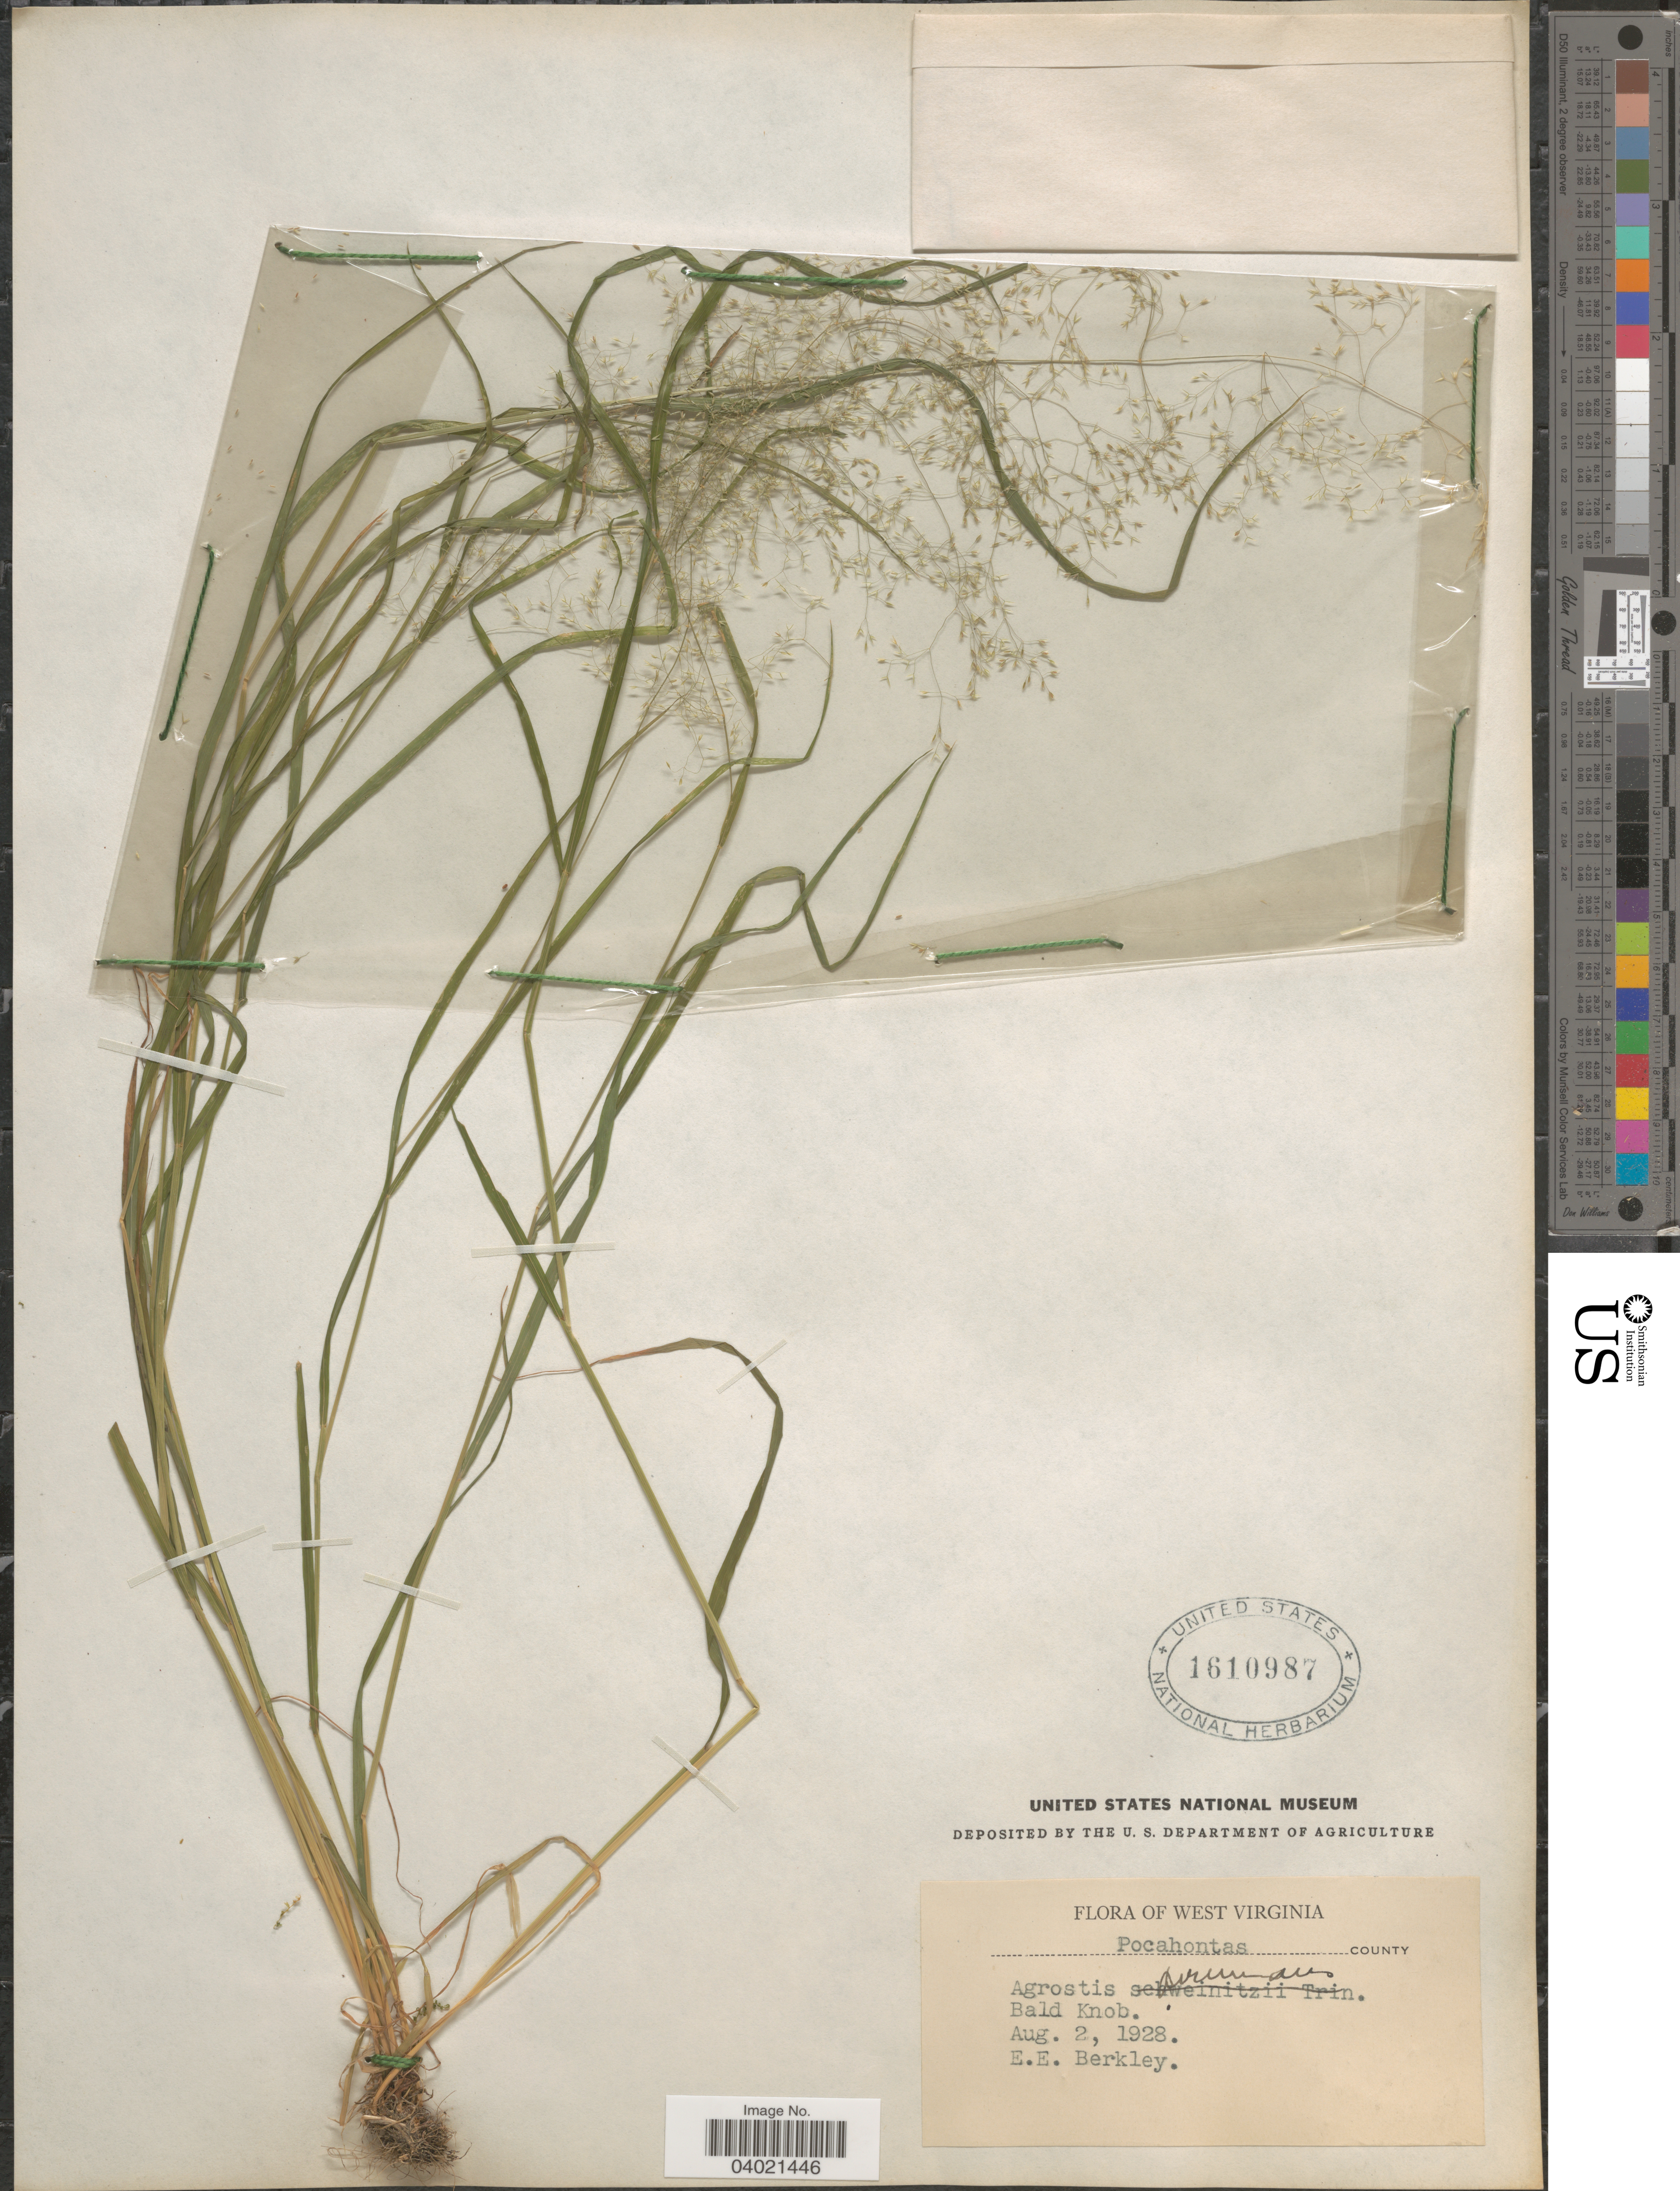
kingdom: Plantae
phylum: Tracheophyta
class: Liliopsida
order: Poales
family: Poaceae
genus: Agrostis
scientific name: Agrostis perennans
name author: (Walter) Tuck.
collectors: E. Berkley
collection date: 1928-08-02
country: United States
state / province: West Virginia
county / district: Pocahontas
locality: Pocahontas county. Bald Knob.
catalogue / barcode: US 1610987